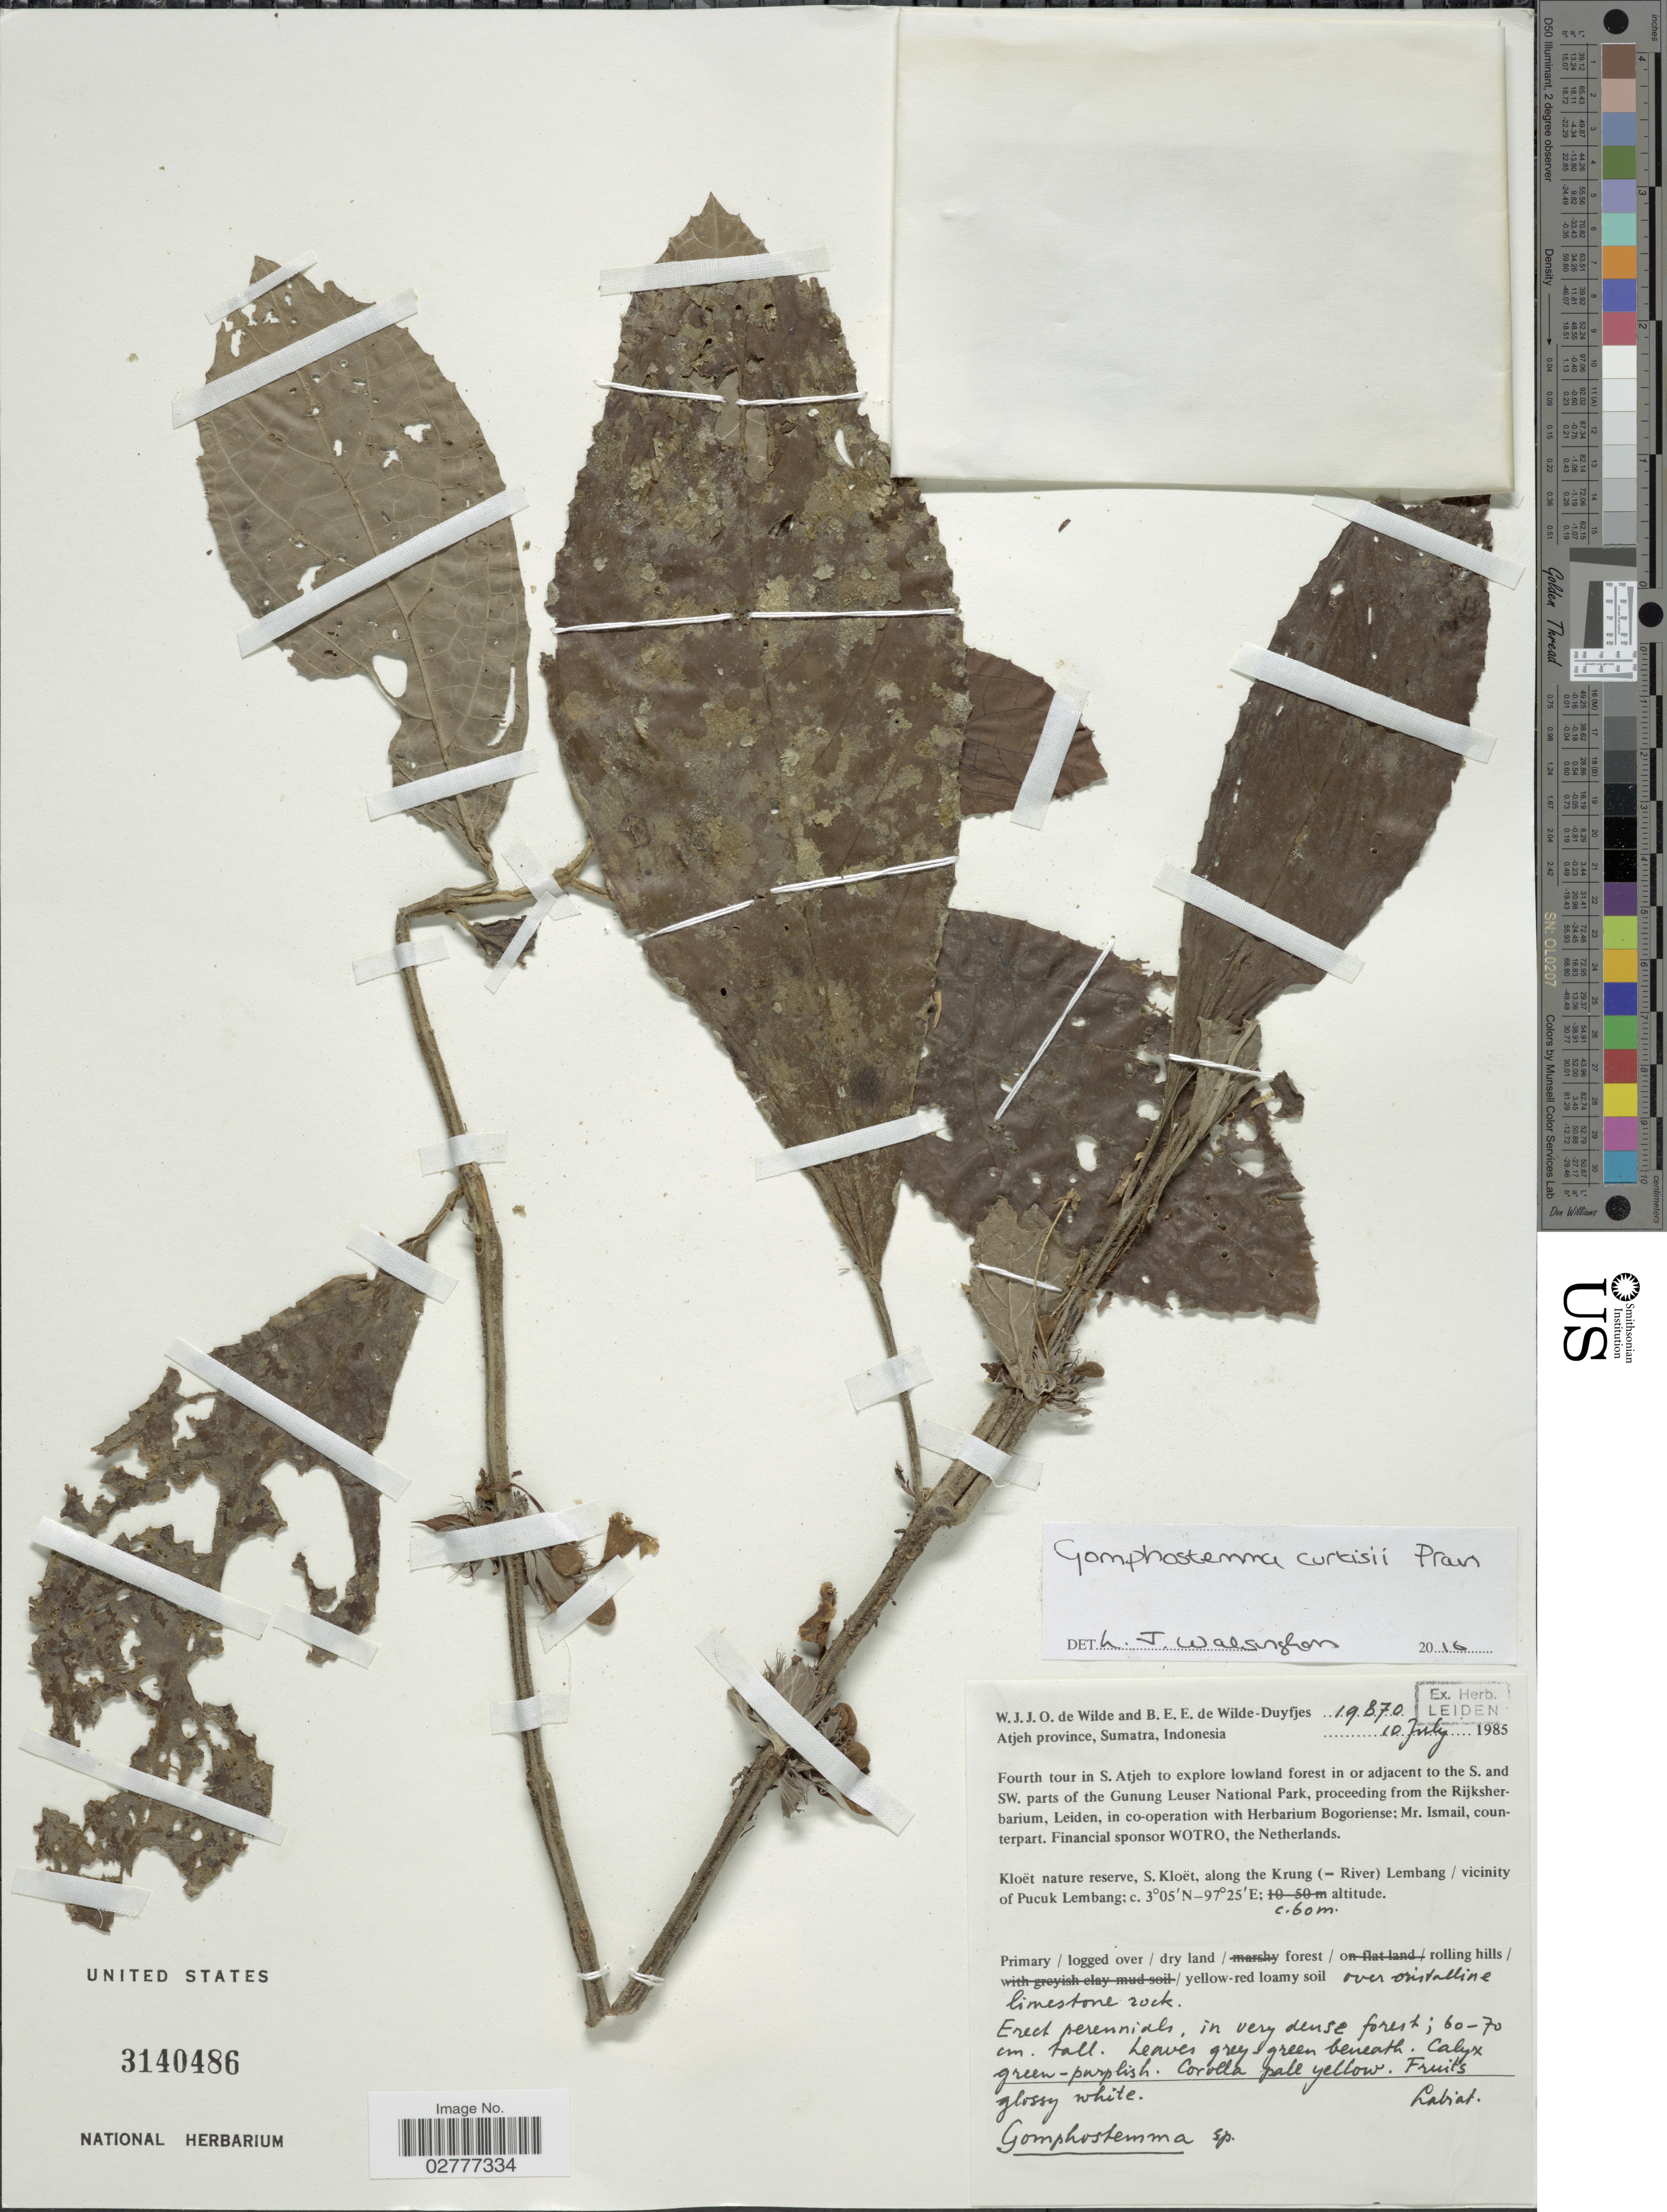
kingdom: Plantae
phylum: Tracheophyta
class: Magnoliopsida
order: Lamiales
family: Lamiaceae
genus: Gomphostemma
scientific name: Gomphostemma curtisii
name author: Prain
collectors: W. J. de Wilde & B. E. de Wilde-Duyfjes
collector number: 19870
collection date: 1985-07-10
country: Indonesia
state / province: Sumatra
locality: Atjeh province. Fourth tour in S. Atjeh to explore lowland forest in or adjacent to the S. and SW. parts of the Gunung Leuser National Park. Kloët nature reserve, S. Kloët, along the Krung(-River) Lembang / vicinity of Pucuk Lembang.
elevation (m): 60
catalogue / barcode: US 3140486